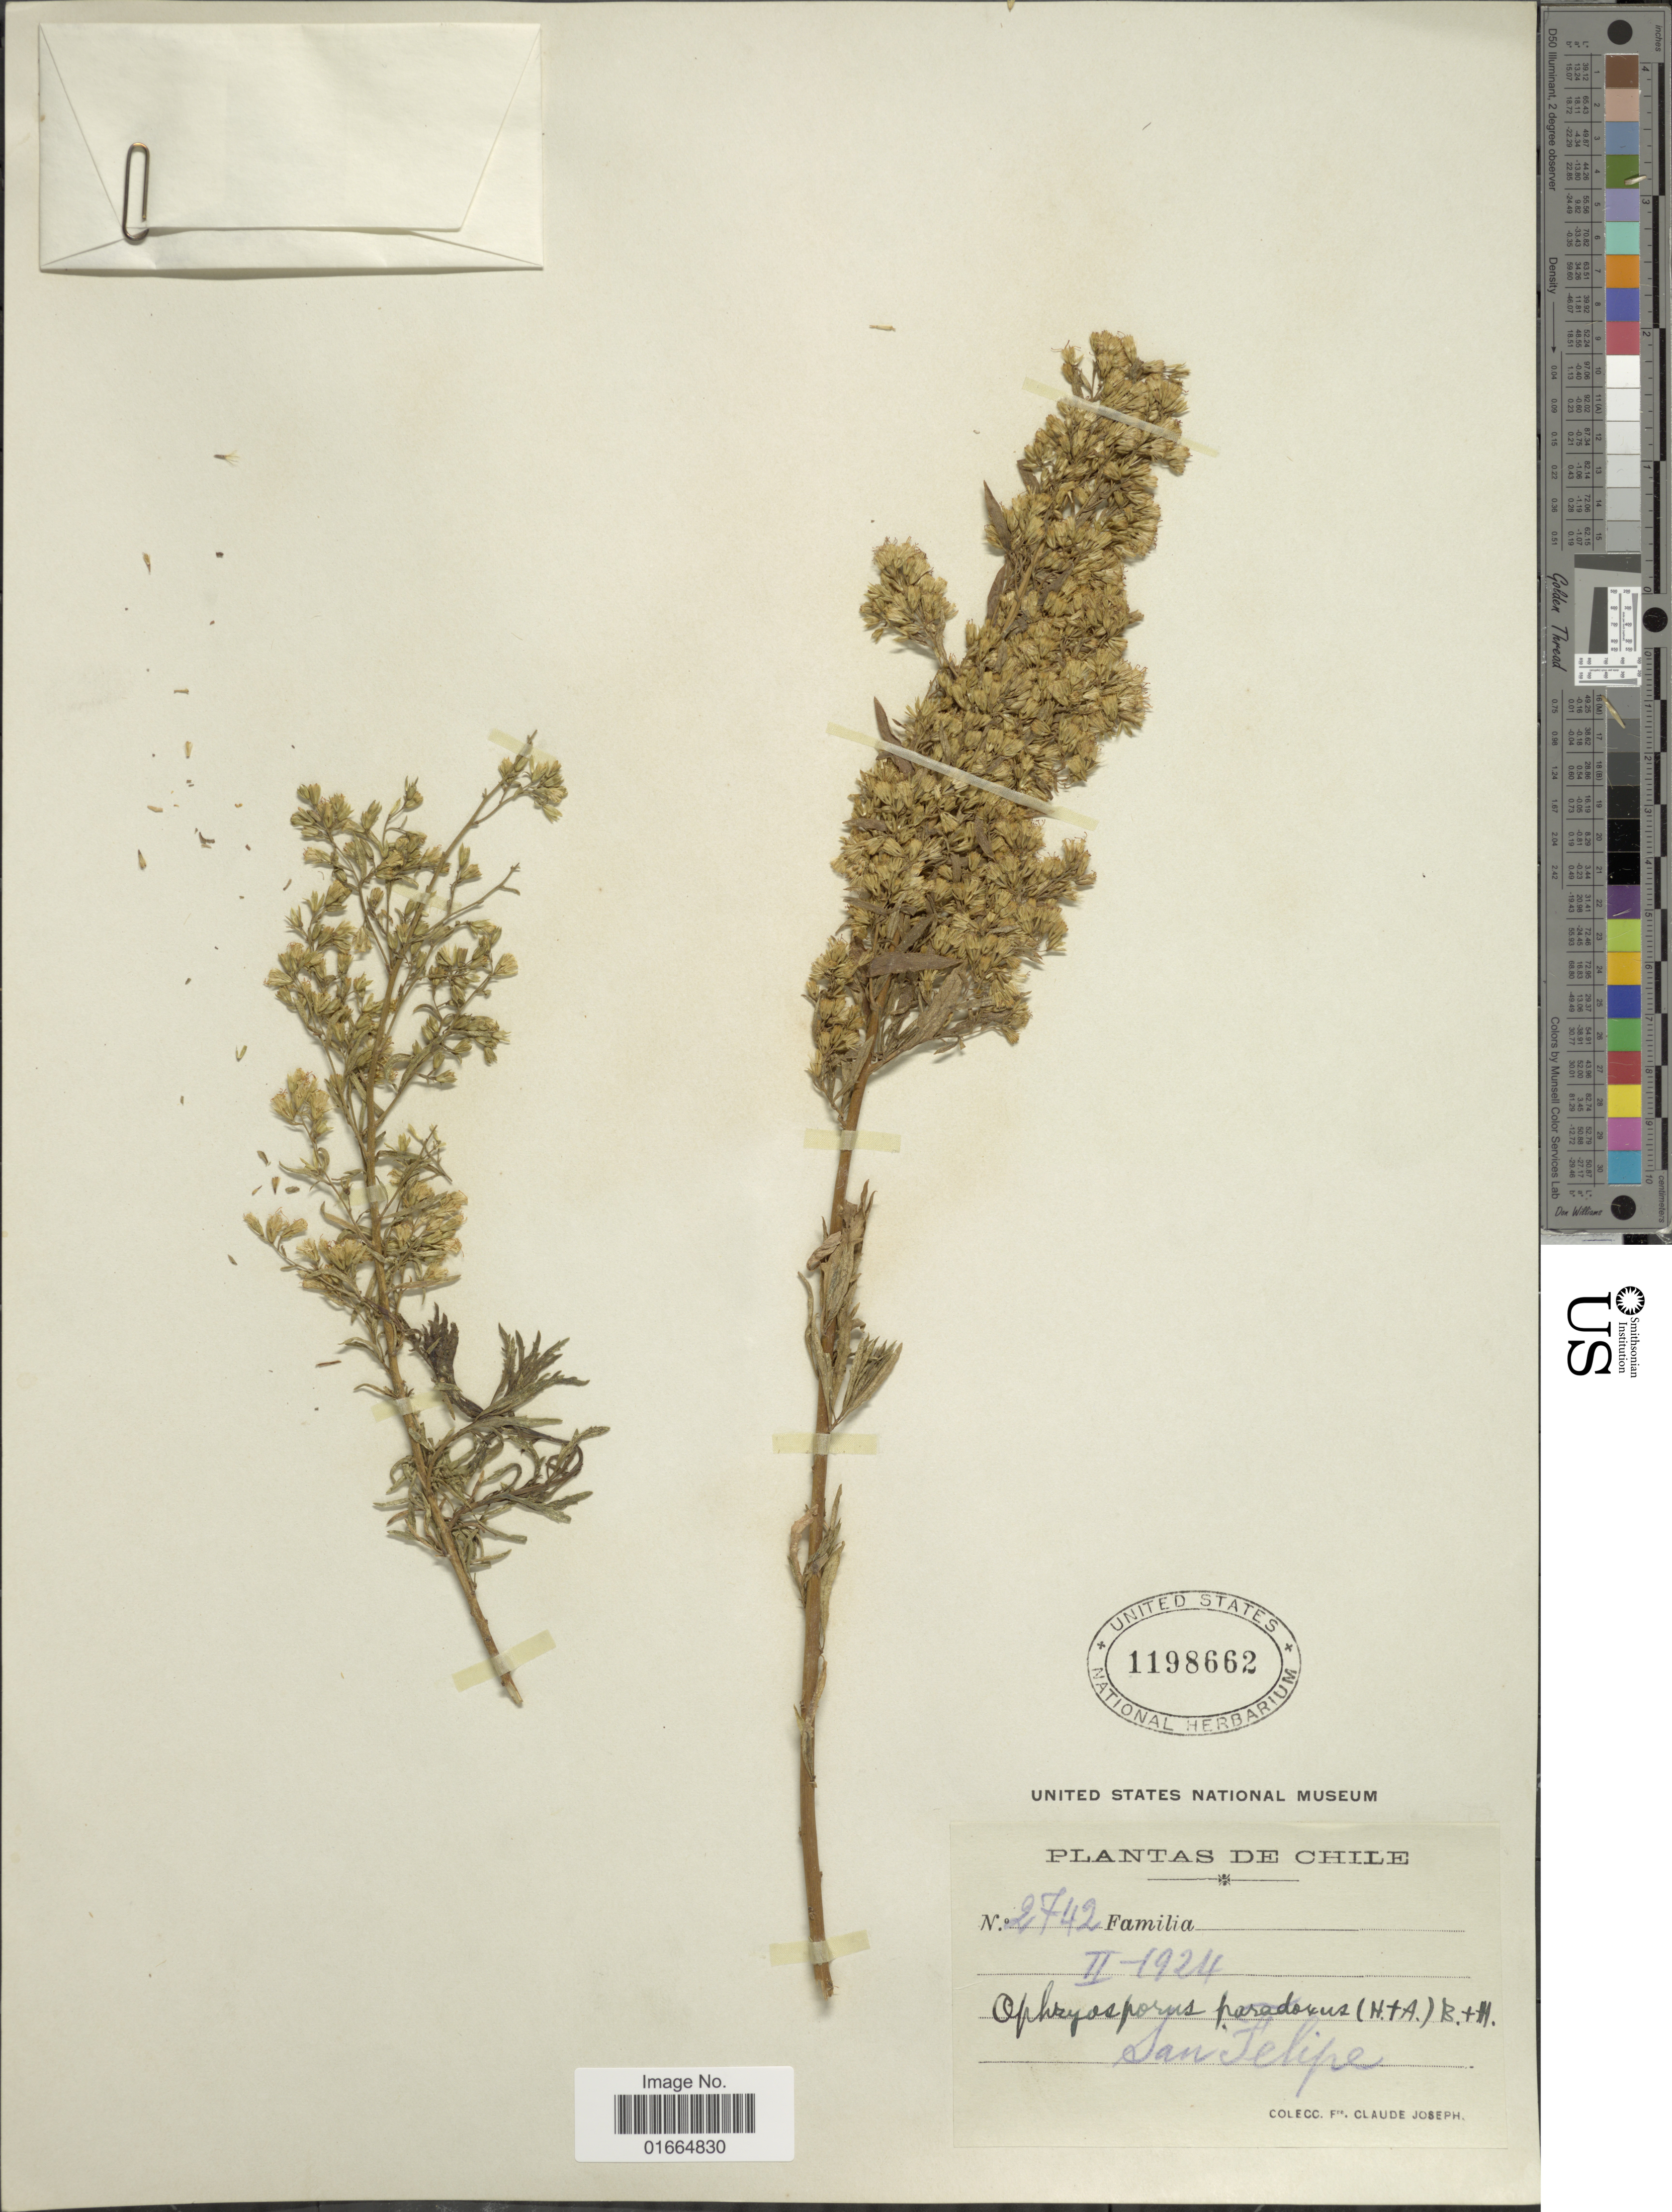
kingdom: Plantae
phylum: Tracheophyta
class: Magnoliopsida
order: Asterales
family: Asteraceae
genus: Ophryosporus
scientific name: Ophryosporus paradoxus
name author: (Hook. & Arn.) Benth. & Hook. f. ex B.D. Jacks.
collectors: Frere Claude Joseph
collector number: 2742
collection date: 1924-02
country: Chile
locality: San Felipe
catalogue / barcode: US 1198662